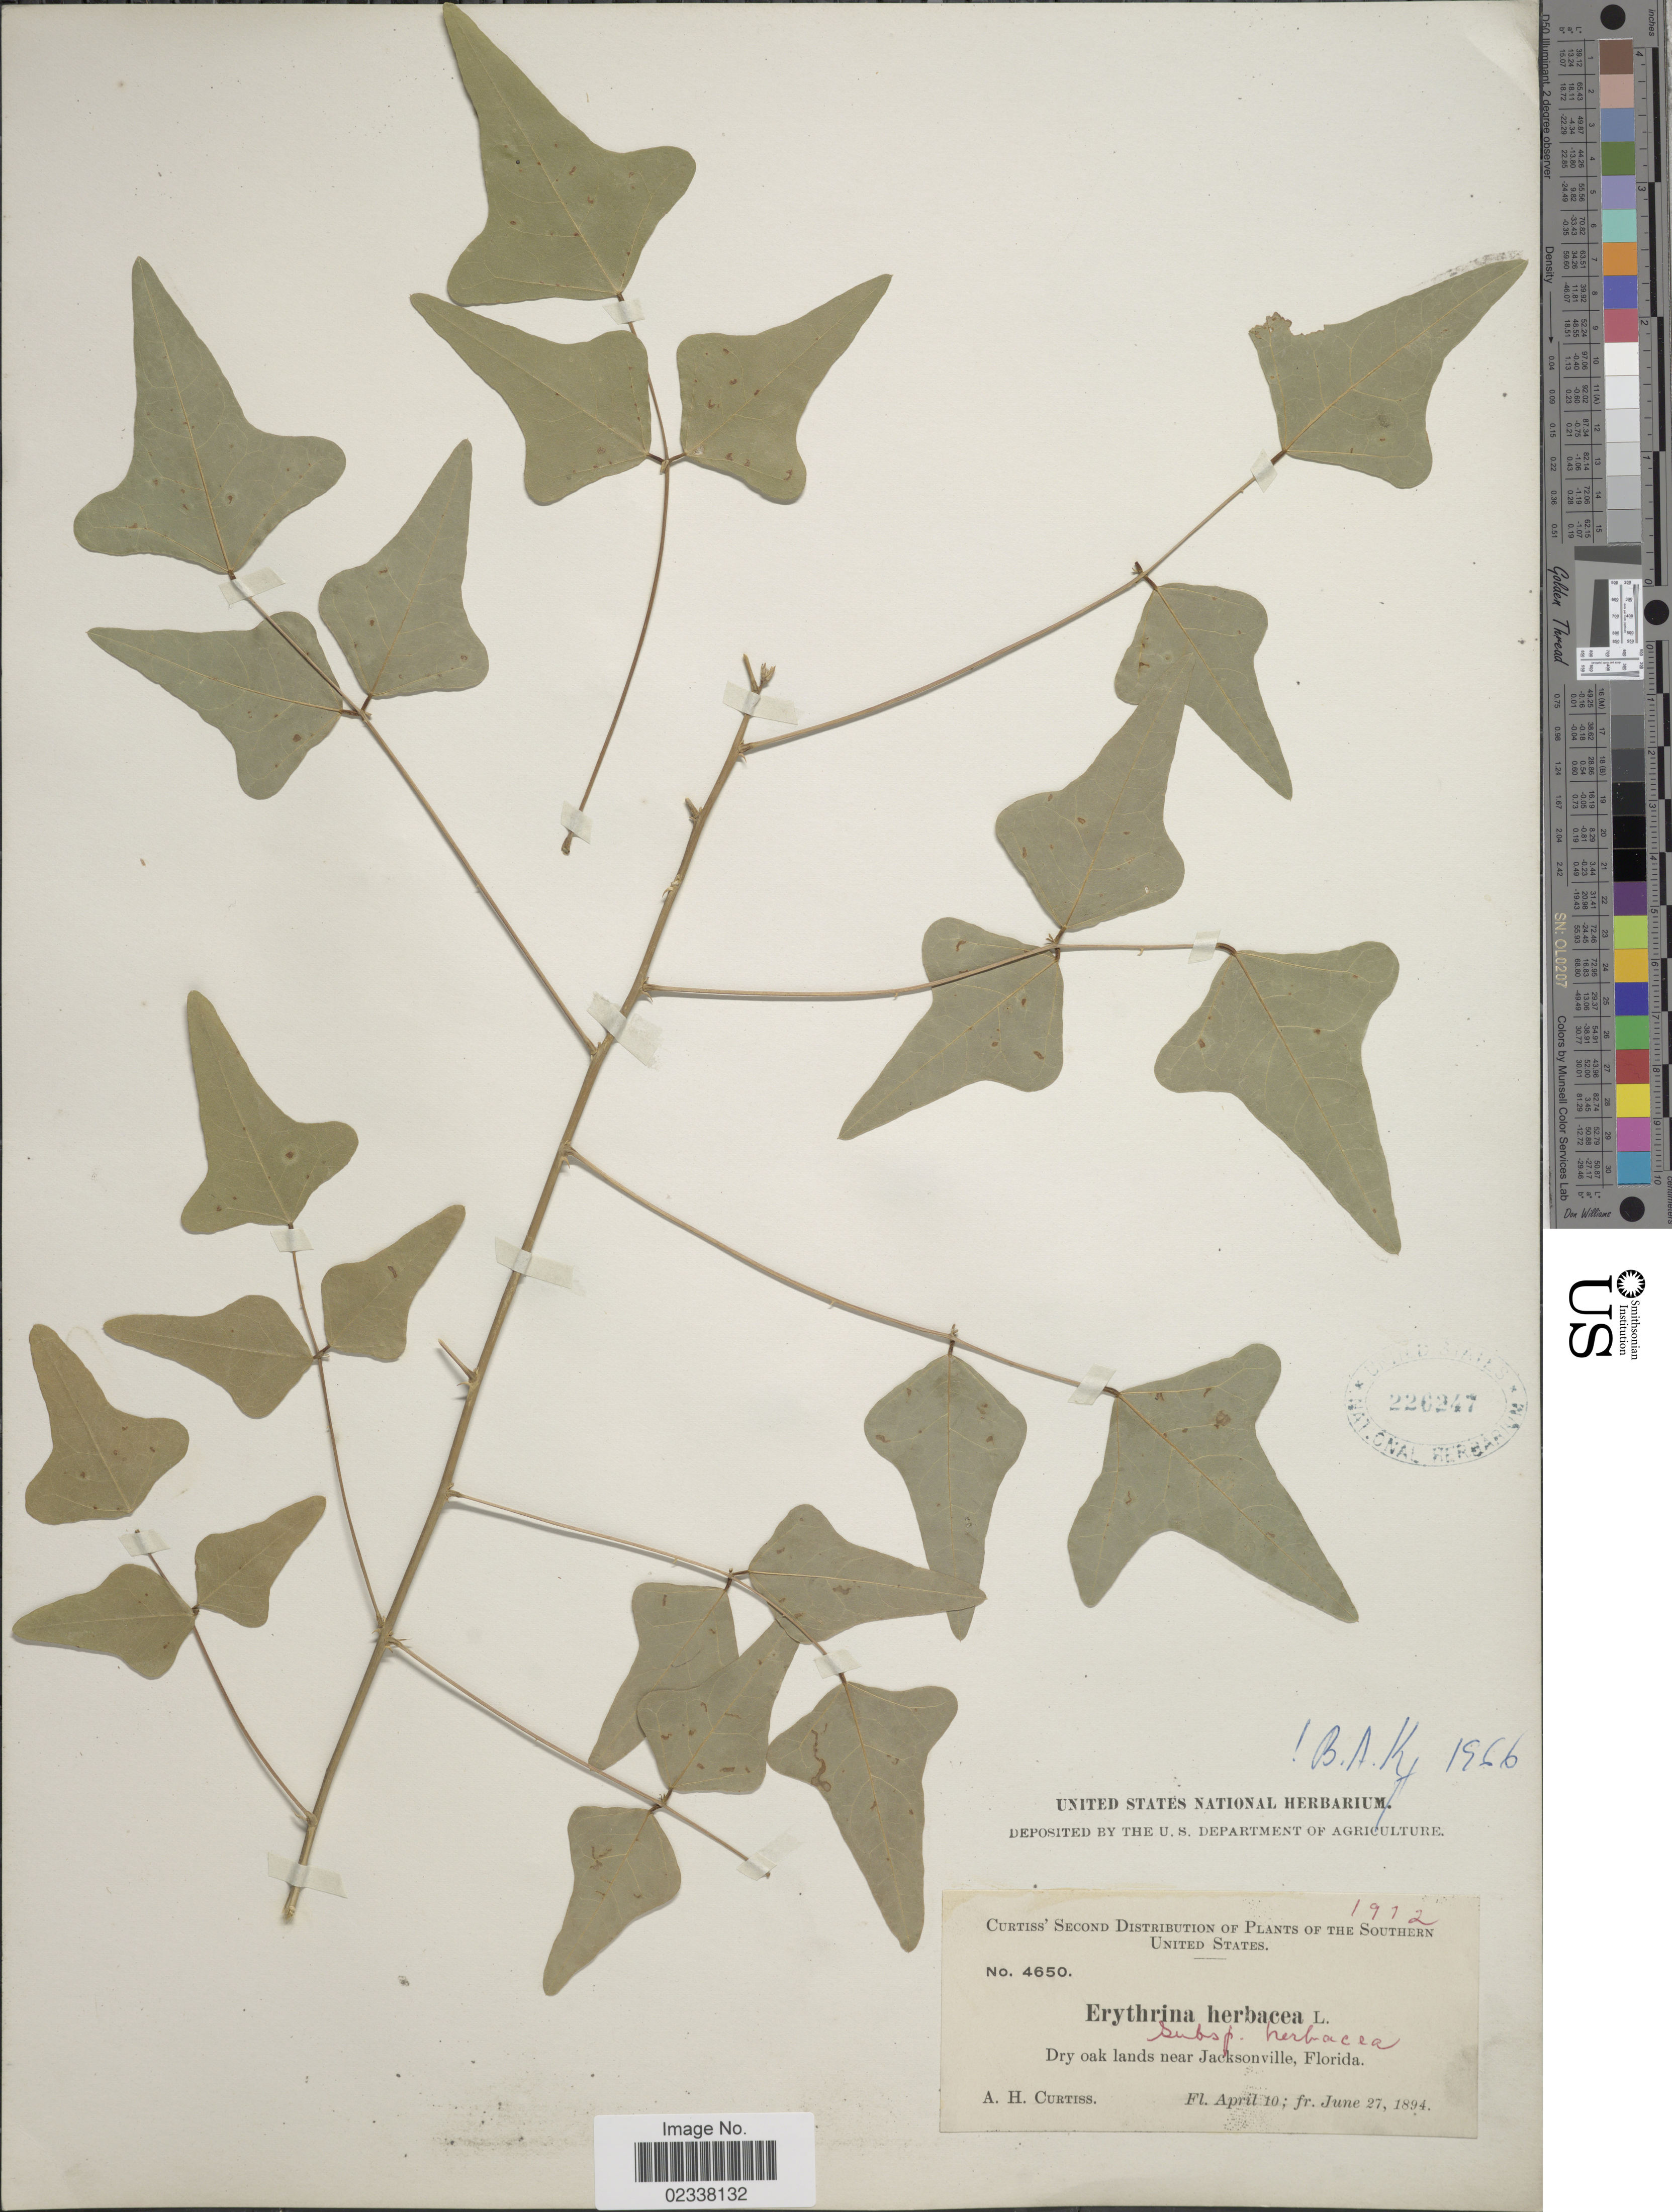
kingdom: Plantae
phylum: Tracheophyta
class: Magnoliopsida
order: Fabales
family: Fabaceae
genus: Erythrina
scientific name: Erythrina herbacea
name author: L.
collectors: A. H. Curtiss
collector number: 4650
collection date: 1894-04-10/1894-06-27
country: United States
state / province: Florida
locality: near Jacksonville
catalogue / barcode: US 226247